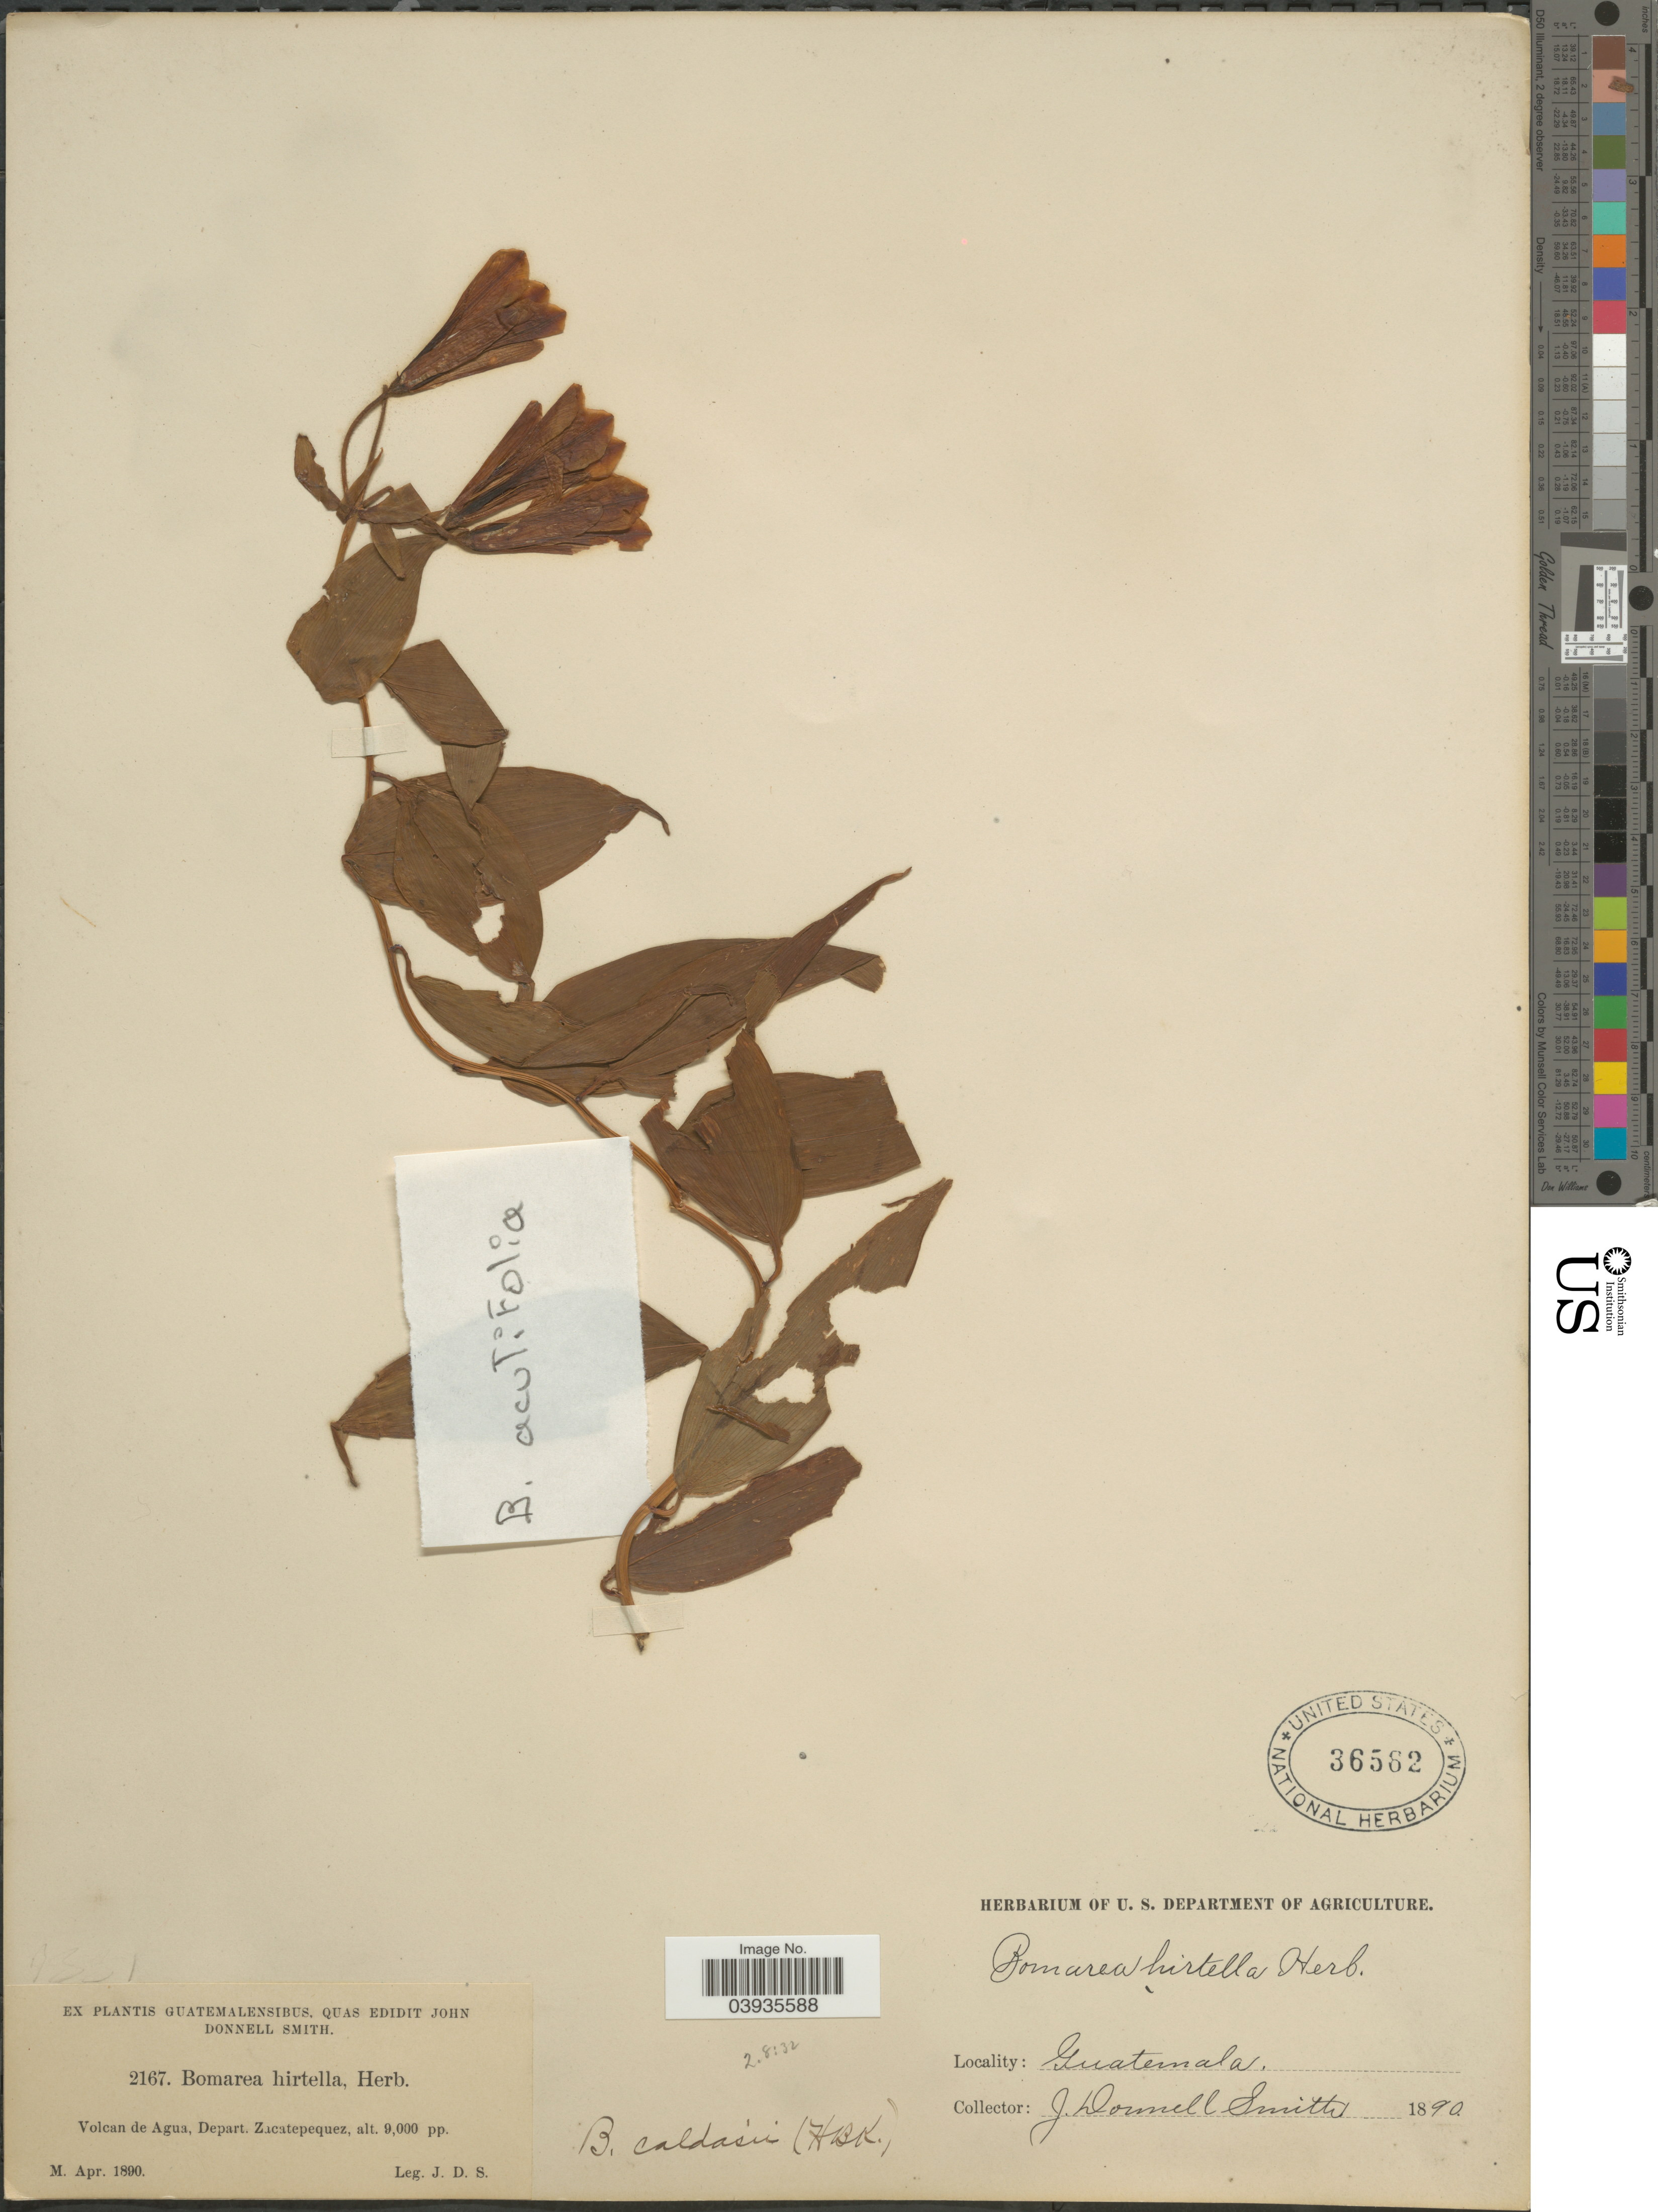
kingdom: Plantae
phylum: Tracheophyta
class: Liliopsida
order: Liliales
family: Alstroemeriaceae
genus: Bomarea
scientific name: Bomarea caldasii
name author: (Kunth) Asch. & Graebener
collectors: J. Donnell Smith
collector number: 2167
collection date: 1890-04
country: Guatemala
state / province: Sacatepequez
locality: Volcan de Agua, Depart. Zacatepequez.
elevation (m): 2743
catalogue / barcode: US 36562